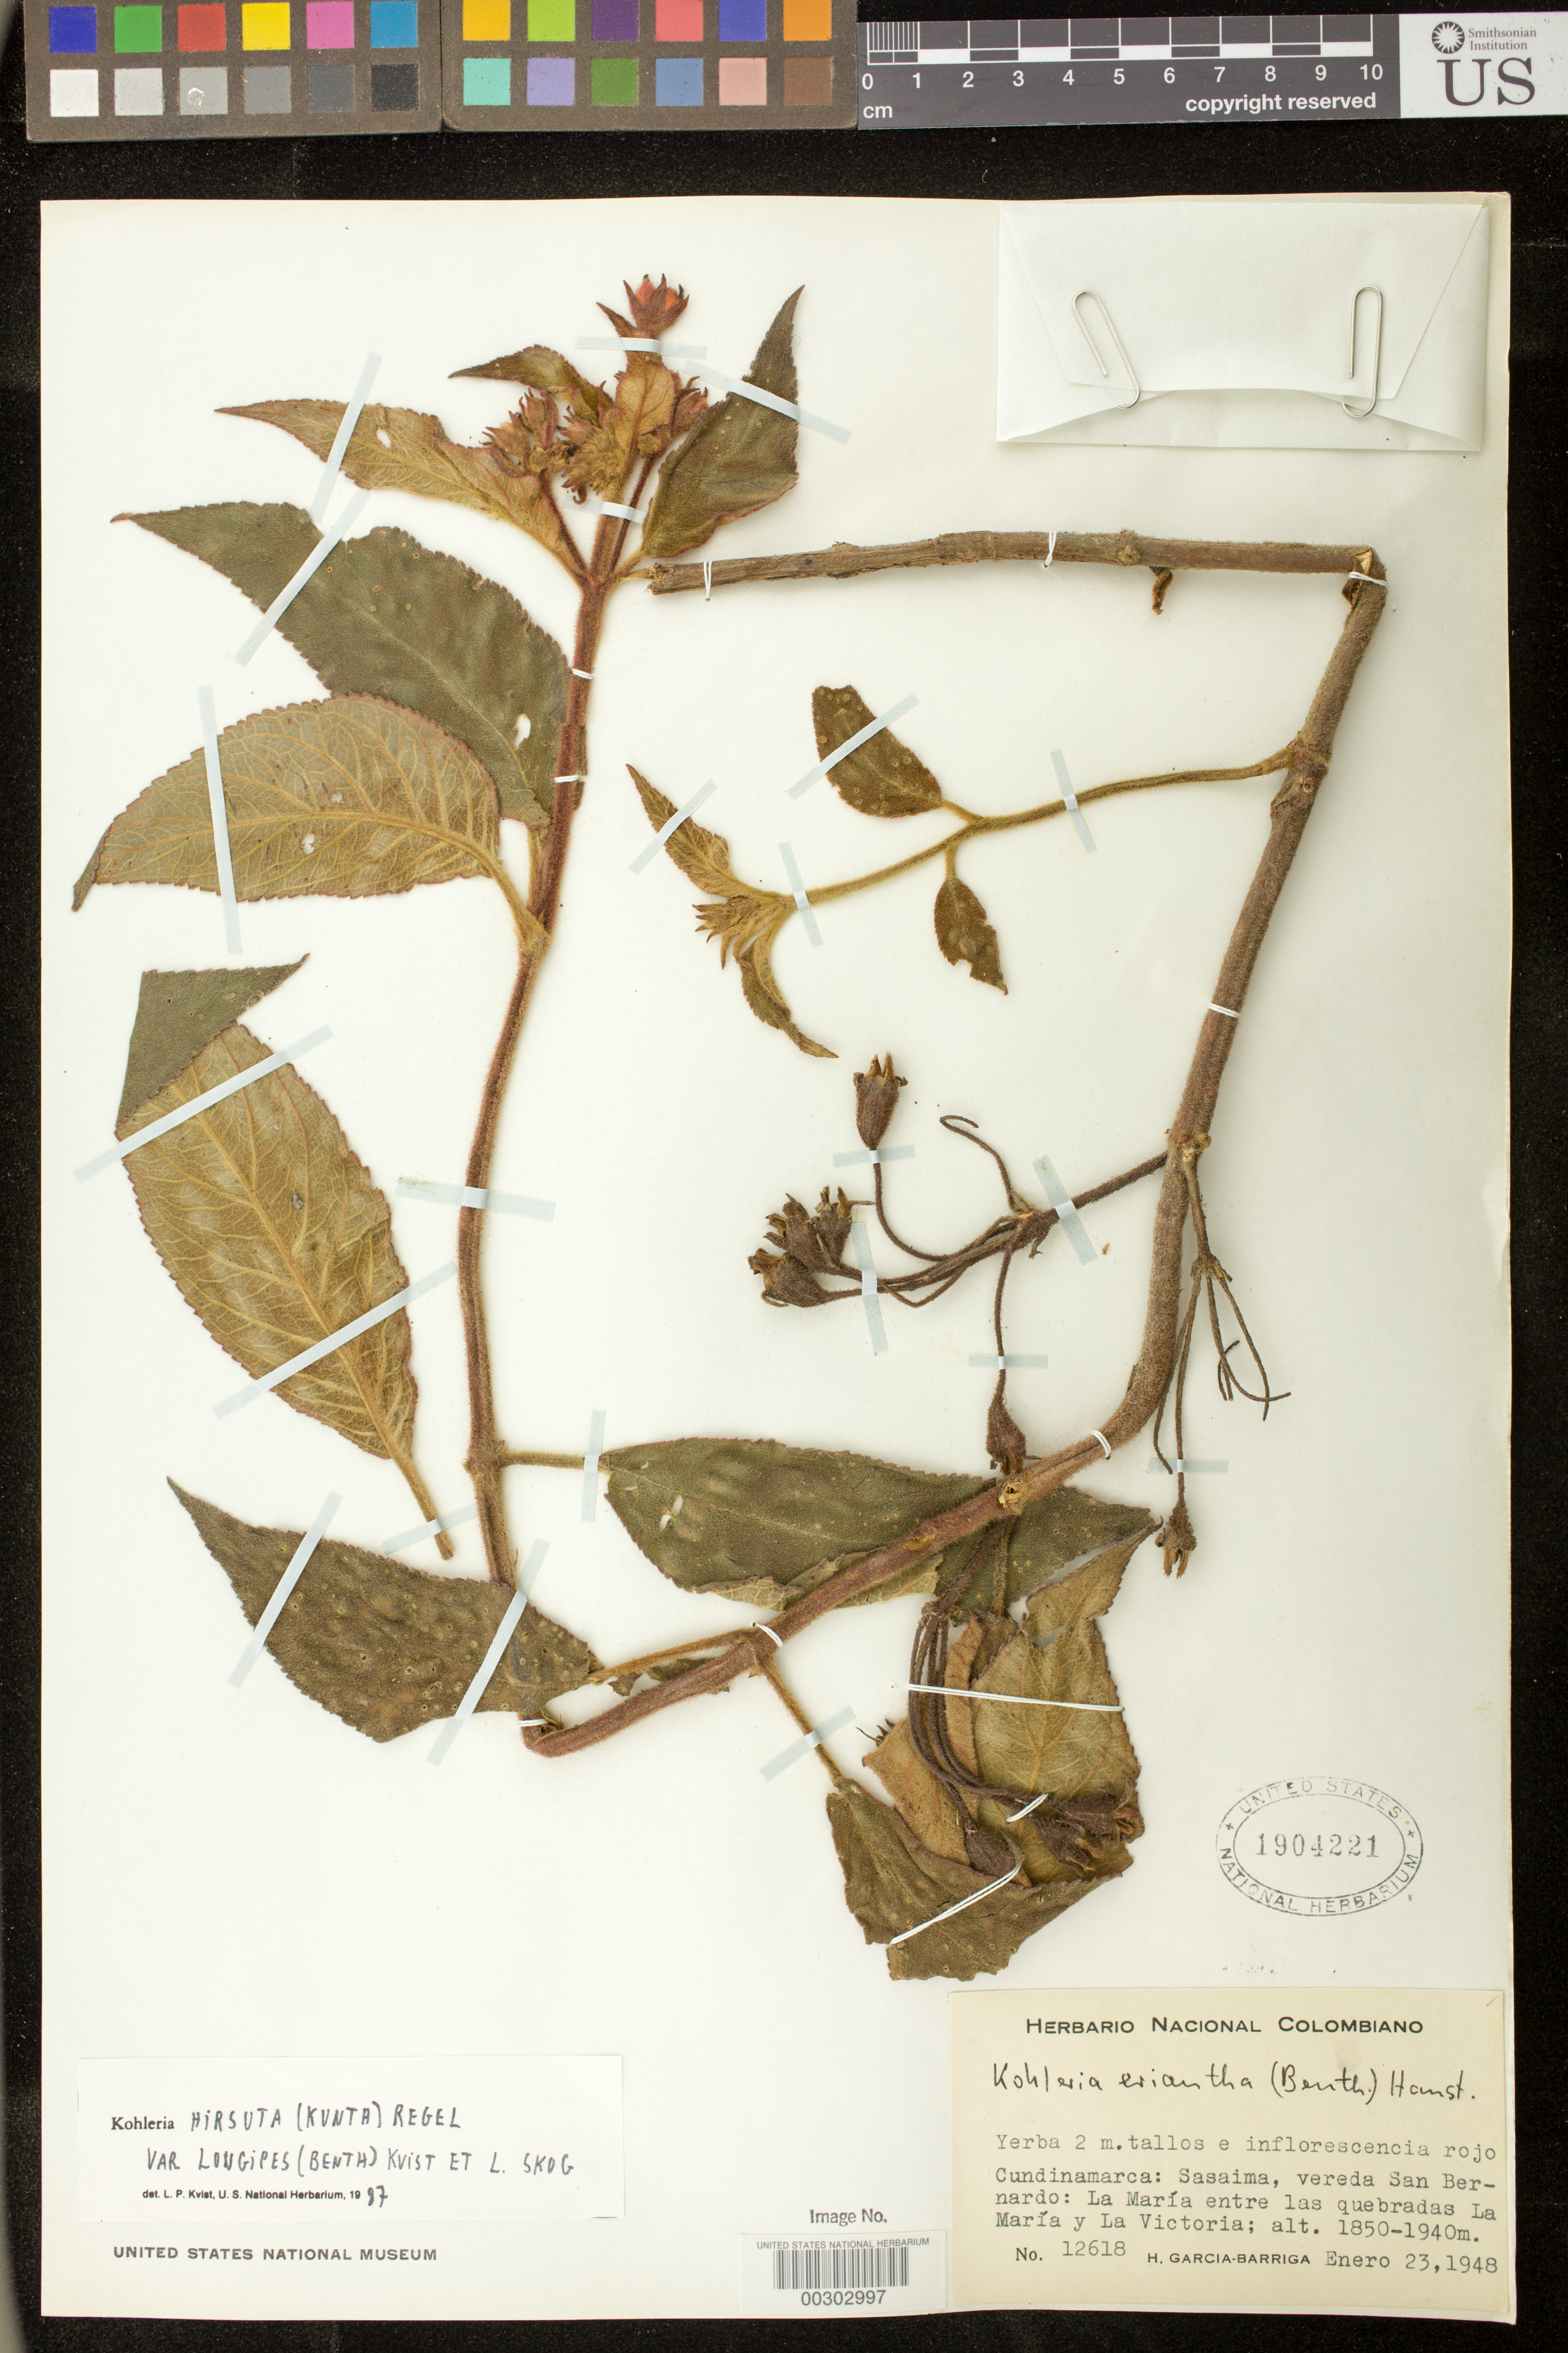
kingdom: Plantae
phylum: Tracheophyta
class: Magnoliopsida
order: Lamiales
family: Gesneriaceae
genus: Kohleria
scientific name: Kohleria hirsuta var. longipes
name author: (Benth.) L.P. Kvist & L.E. Skog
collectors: H. García Barriga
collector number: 12618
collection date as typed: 23 Jan 1948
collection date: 1948-01-23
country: Colombia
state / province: Cundinamarca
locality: Sasaima, San Bernardo path, La Maria between las quebradas La Maria and La Victoria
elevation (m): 1850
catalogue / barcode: US 1904221